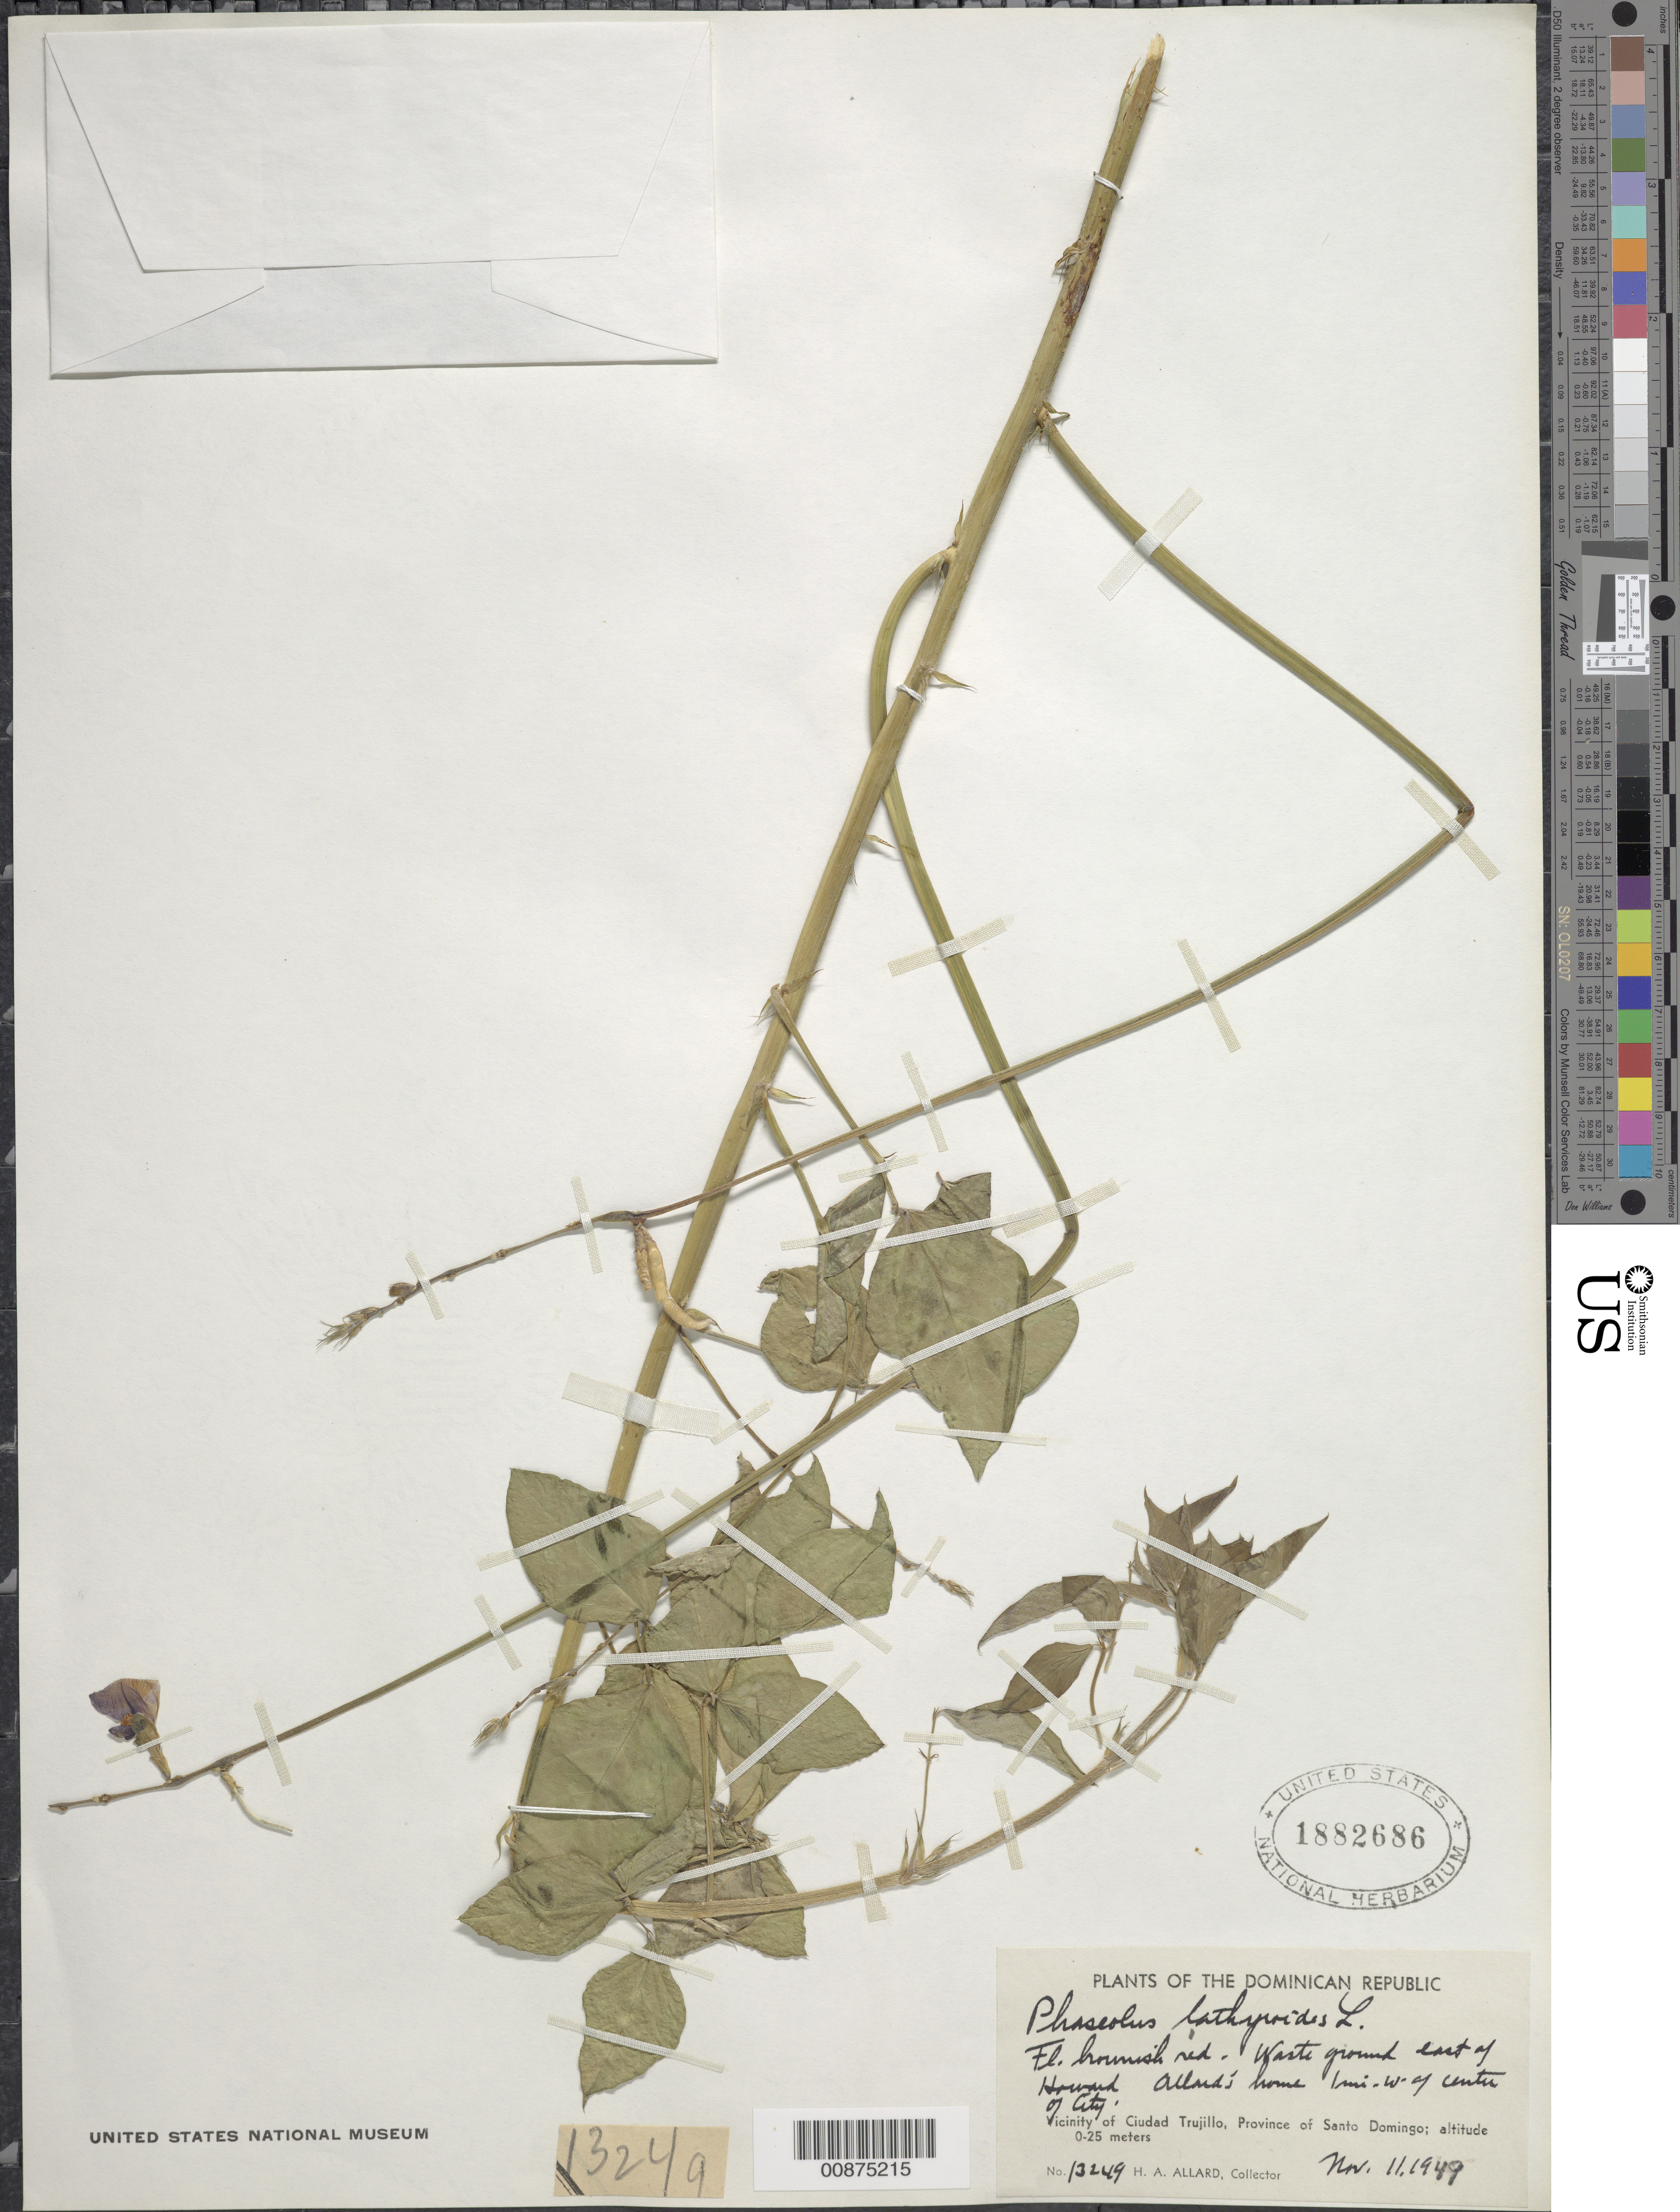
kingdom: Plantae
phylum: Tracheophyta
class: Magnoliopsida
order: Fabales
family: Fabaceae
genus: Macroptilium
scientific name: Macroptilium lathyroides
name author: (L.) Urb.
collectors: H. A. Allard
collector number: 13249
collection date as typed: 11 Nov 1949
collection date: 1949-11-11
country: Dominican Republic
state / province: Distrito Nacional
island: Hispaniola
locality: Vicinity of Ciudad Trujillo, Province of Santo Domingo (obsolete). Waste ground east of Howard Allard's home, 1 mi. W of center of city.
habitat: Waste ground.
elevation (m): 0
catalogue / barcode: US 1882686